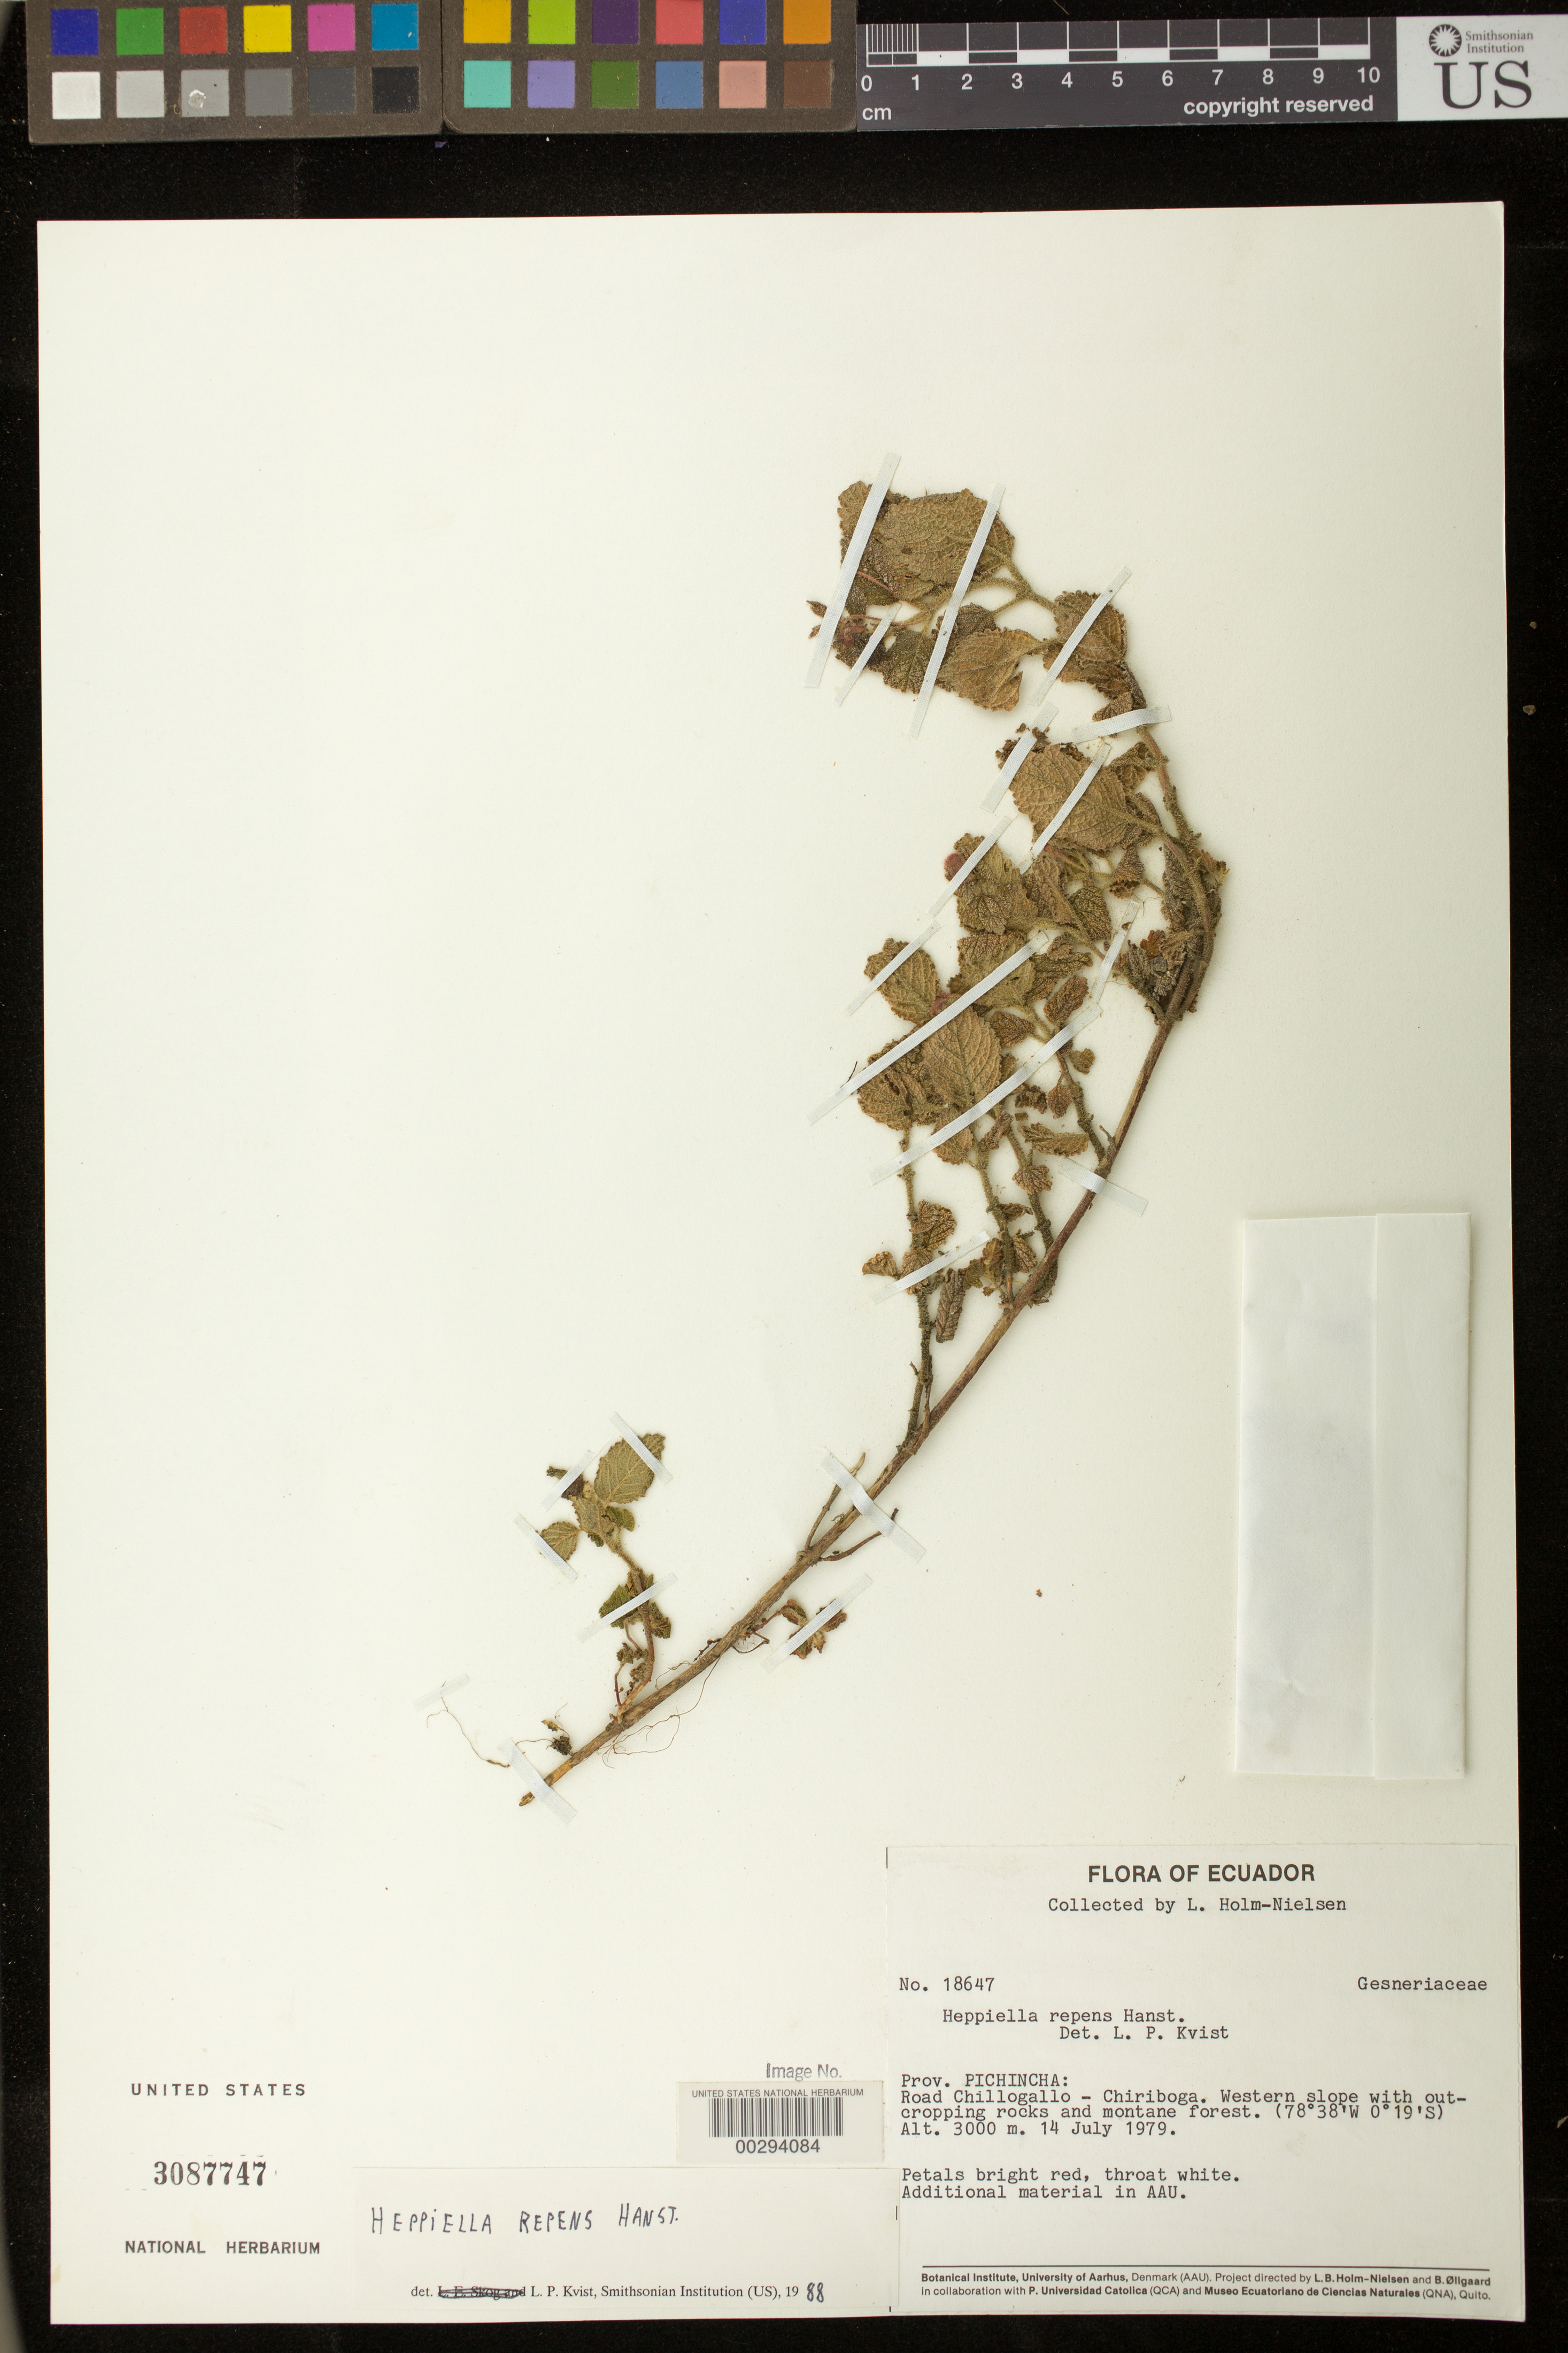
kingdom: Plantae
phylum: Tracheophyta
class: Magnoliopsida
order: Lamiales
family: Gesneriaceae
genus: Heppiella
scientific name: Heppiella repens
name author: Hanst.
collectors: L. B. Holm-Nielsen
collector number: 18647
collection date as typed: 14 Jul 1979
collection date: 1979-07-14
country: Ecuador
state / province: Pichincha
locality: Road Chillogallo - Chiriboga, western slope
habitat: Outcropping rocks and montane forest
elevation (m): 3000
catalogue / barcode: US 3087747